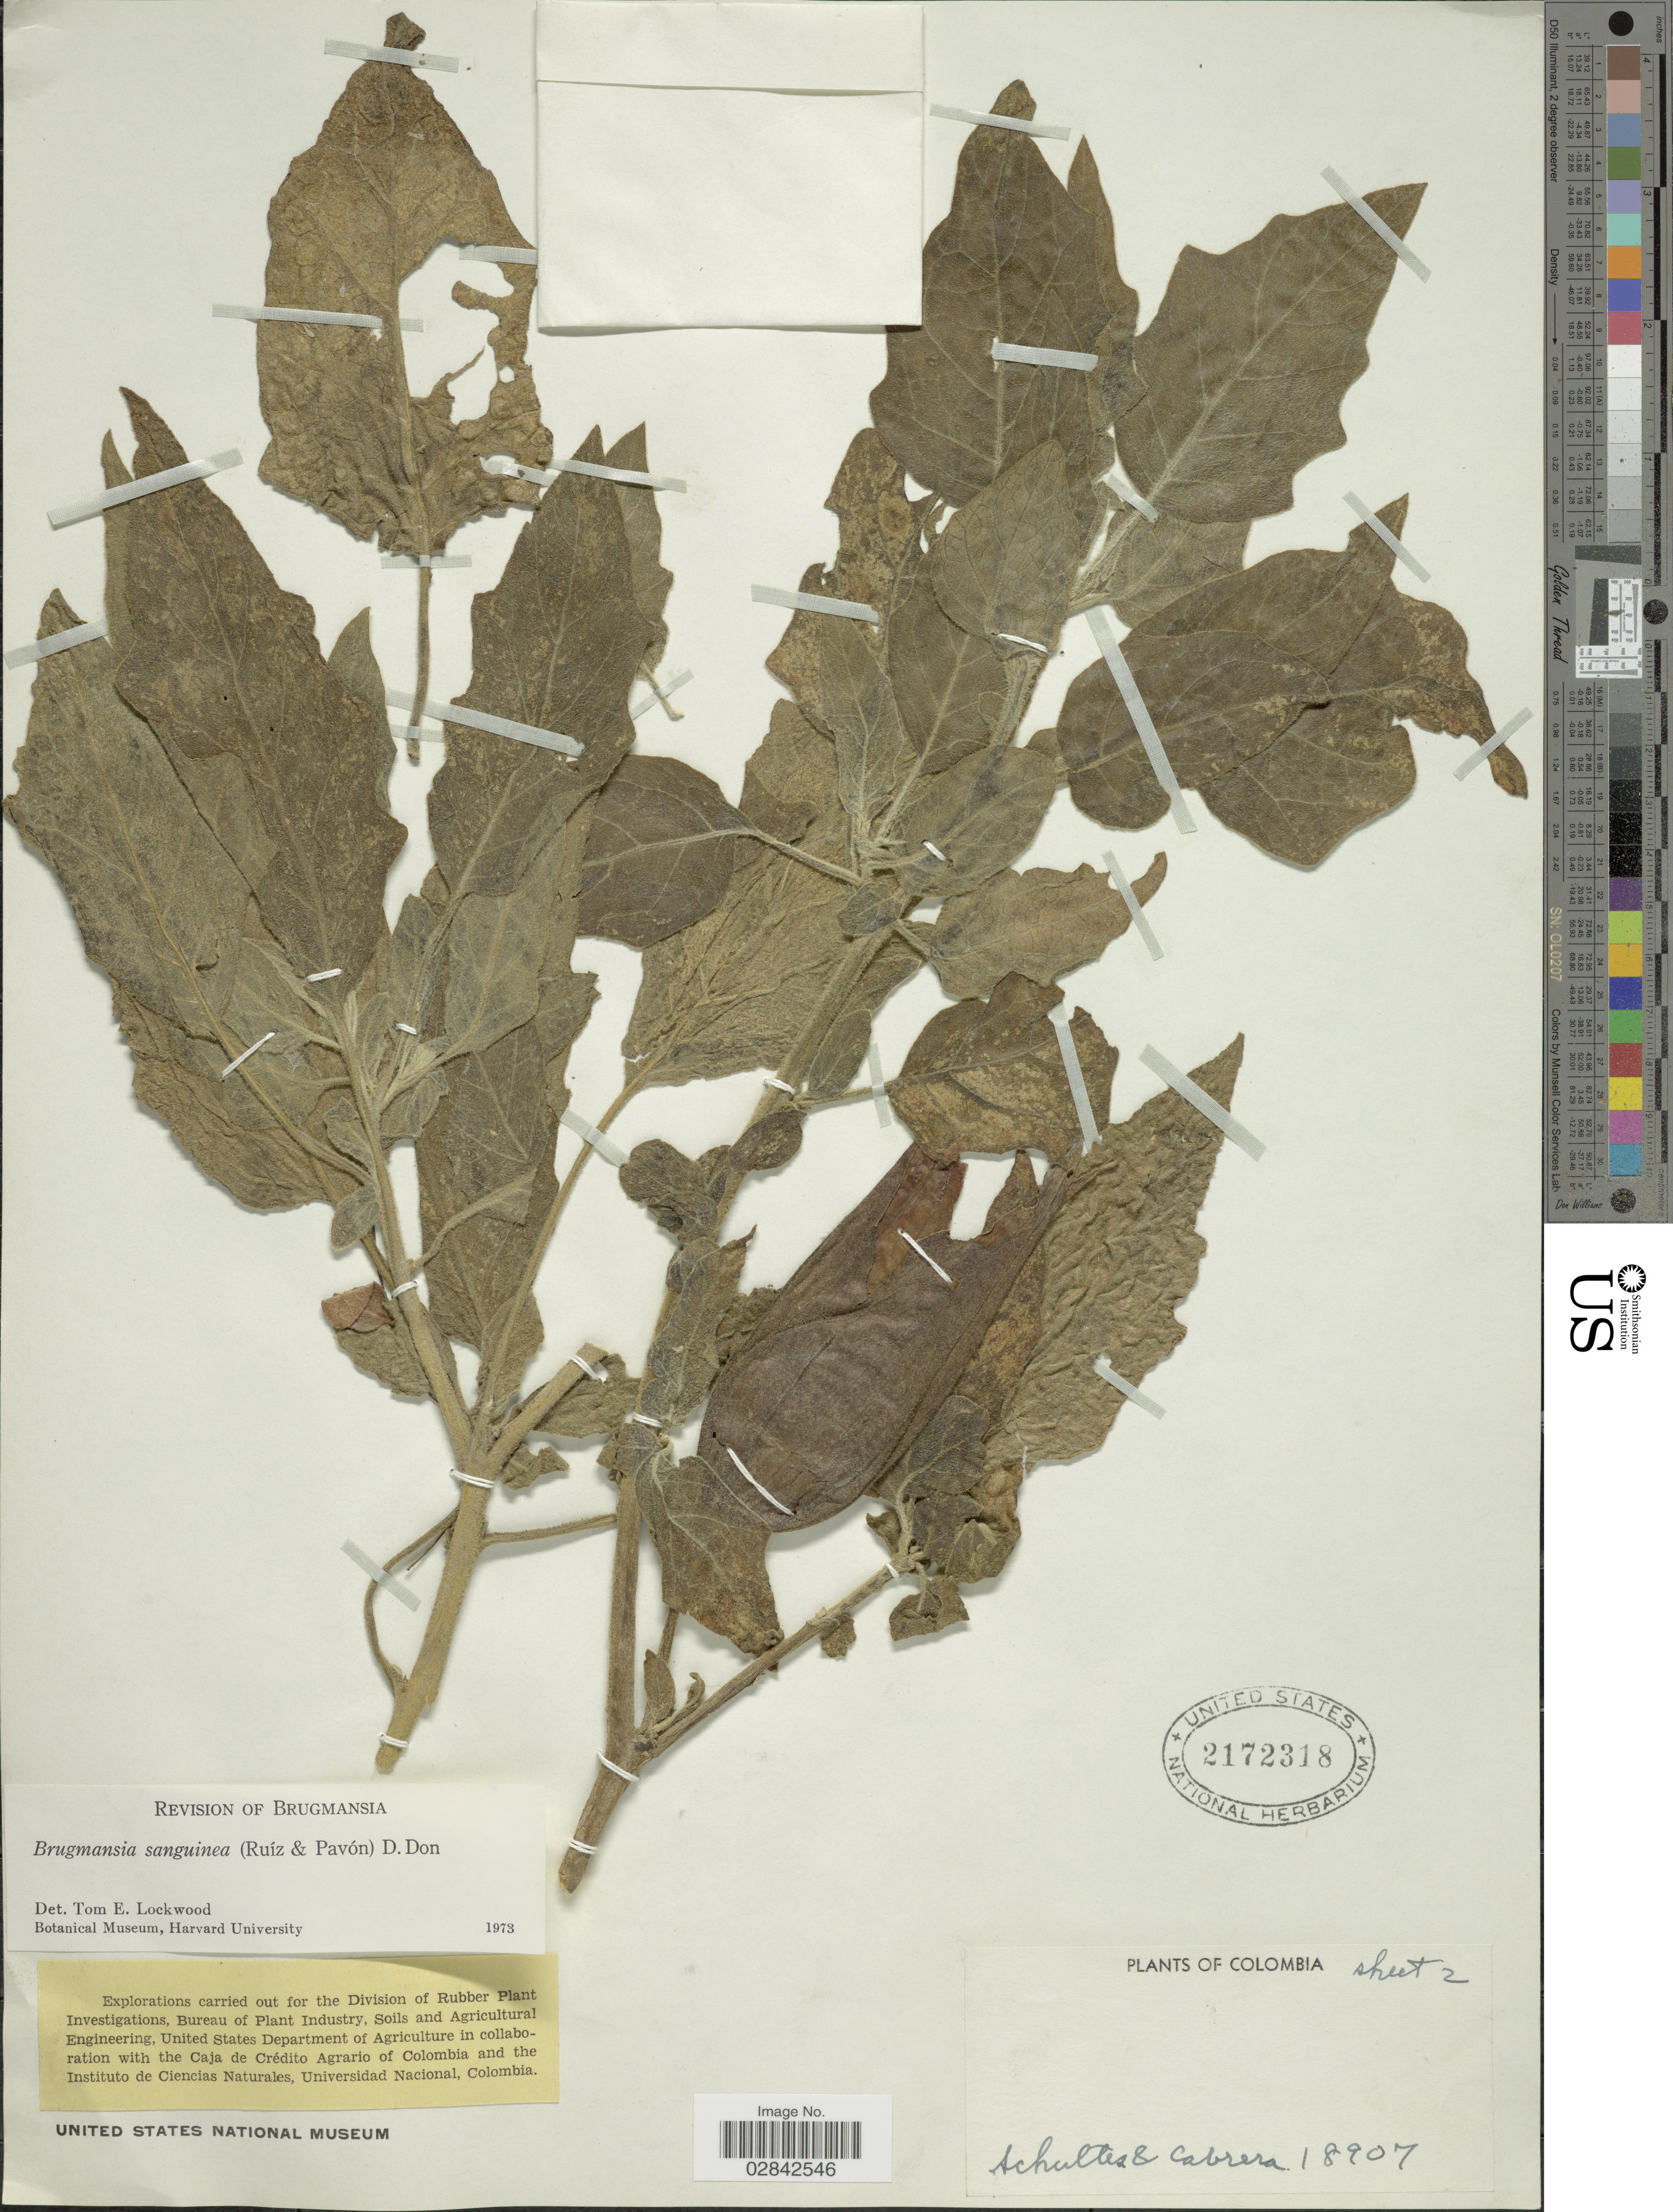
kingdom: Plantae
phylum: Tracheophyta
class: Magnoliopsida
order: Solanales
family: Solanaceae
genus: Brugmansia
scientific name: Brugmansia sanguinea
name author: (Ruiz & Pav.) D. Don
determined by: Lockwood, T. E.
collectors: -- Schultes & Cabrera, --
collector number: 18907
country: Colombia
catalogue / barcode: US 2172318